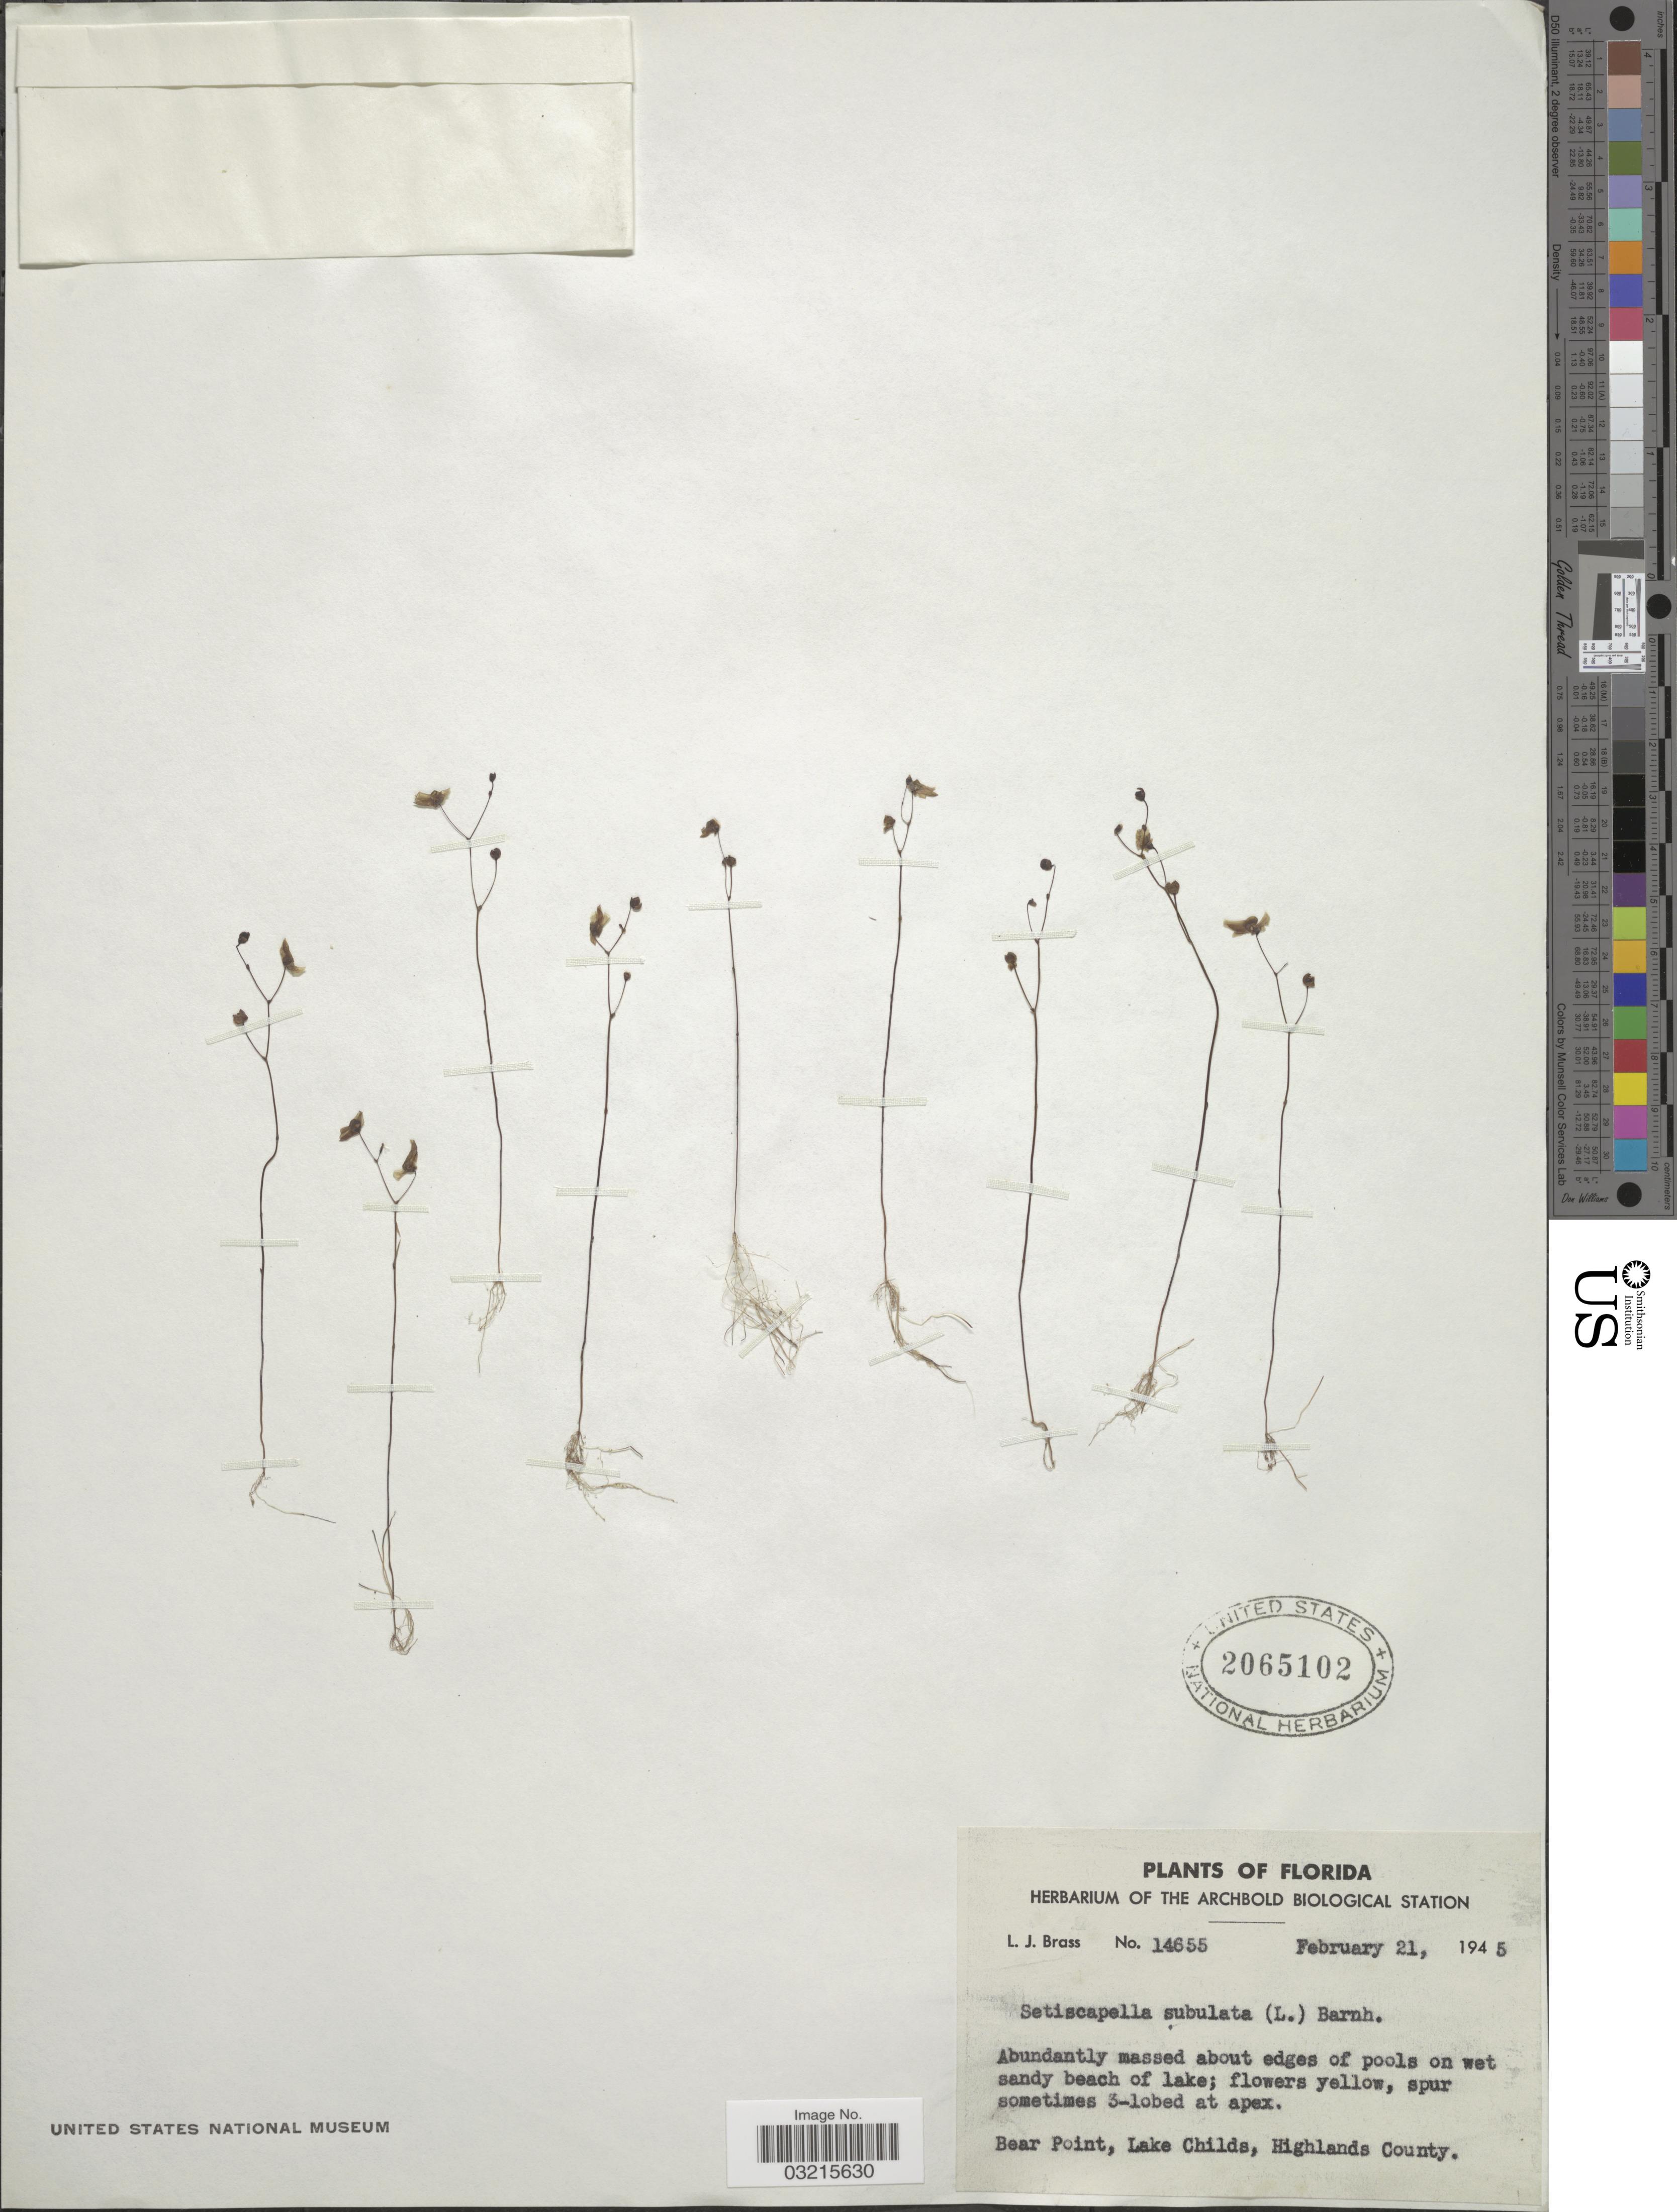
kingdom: Plantae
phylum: Tracheophyta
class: Magnoliopsida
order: Lamiales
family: Lentibulariaceae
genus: Utricularia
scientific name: Utricularia subulata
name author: L.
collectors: L. J. Brass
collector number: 14655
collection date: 1945-02-21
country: United States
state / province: Florida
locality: Bear Point, Lake Childs, Highlands County.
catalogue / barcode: US 2065102